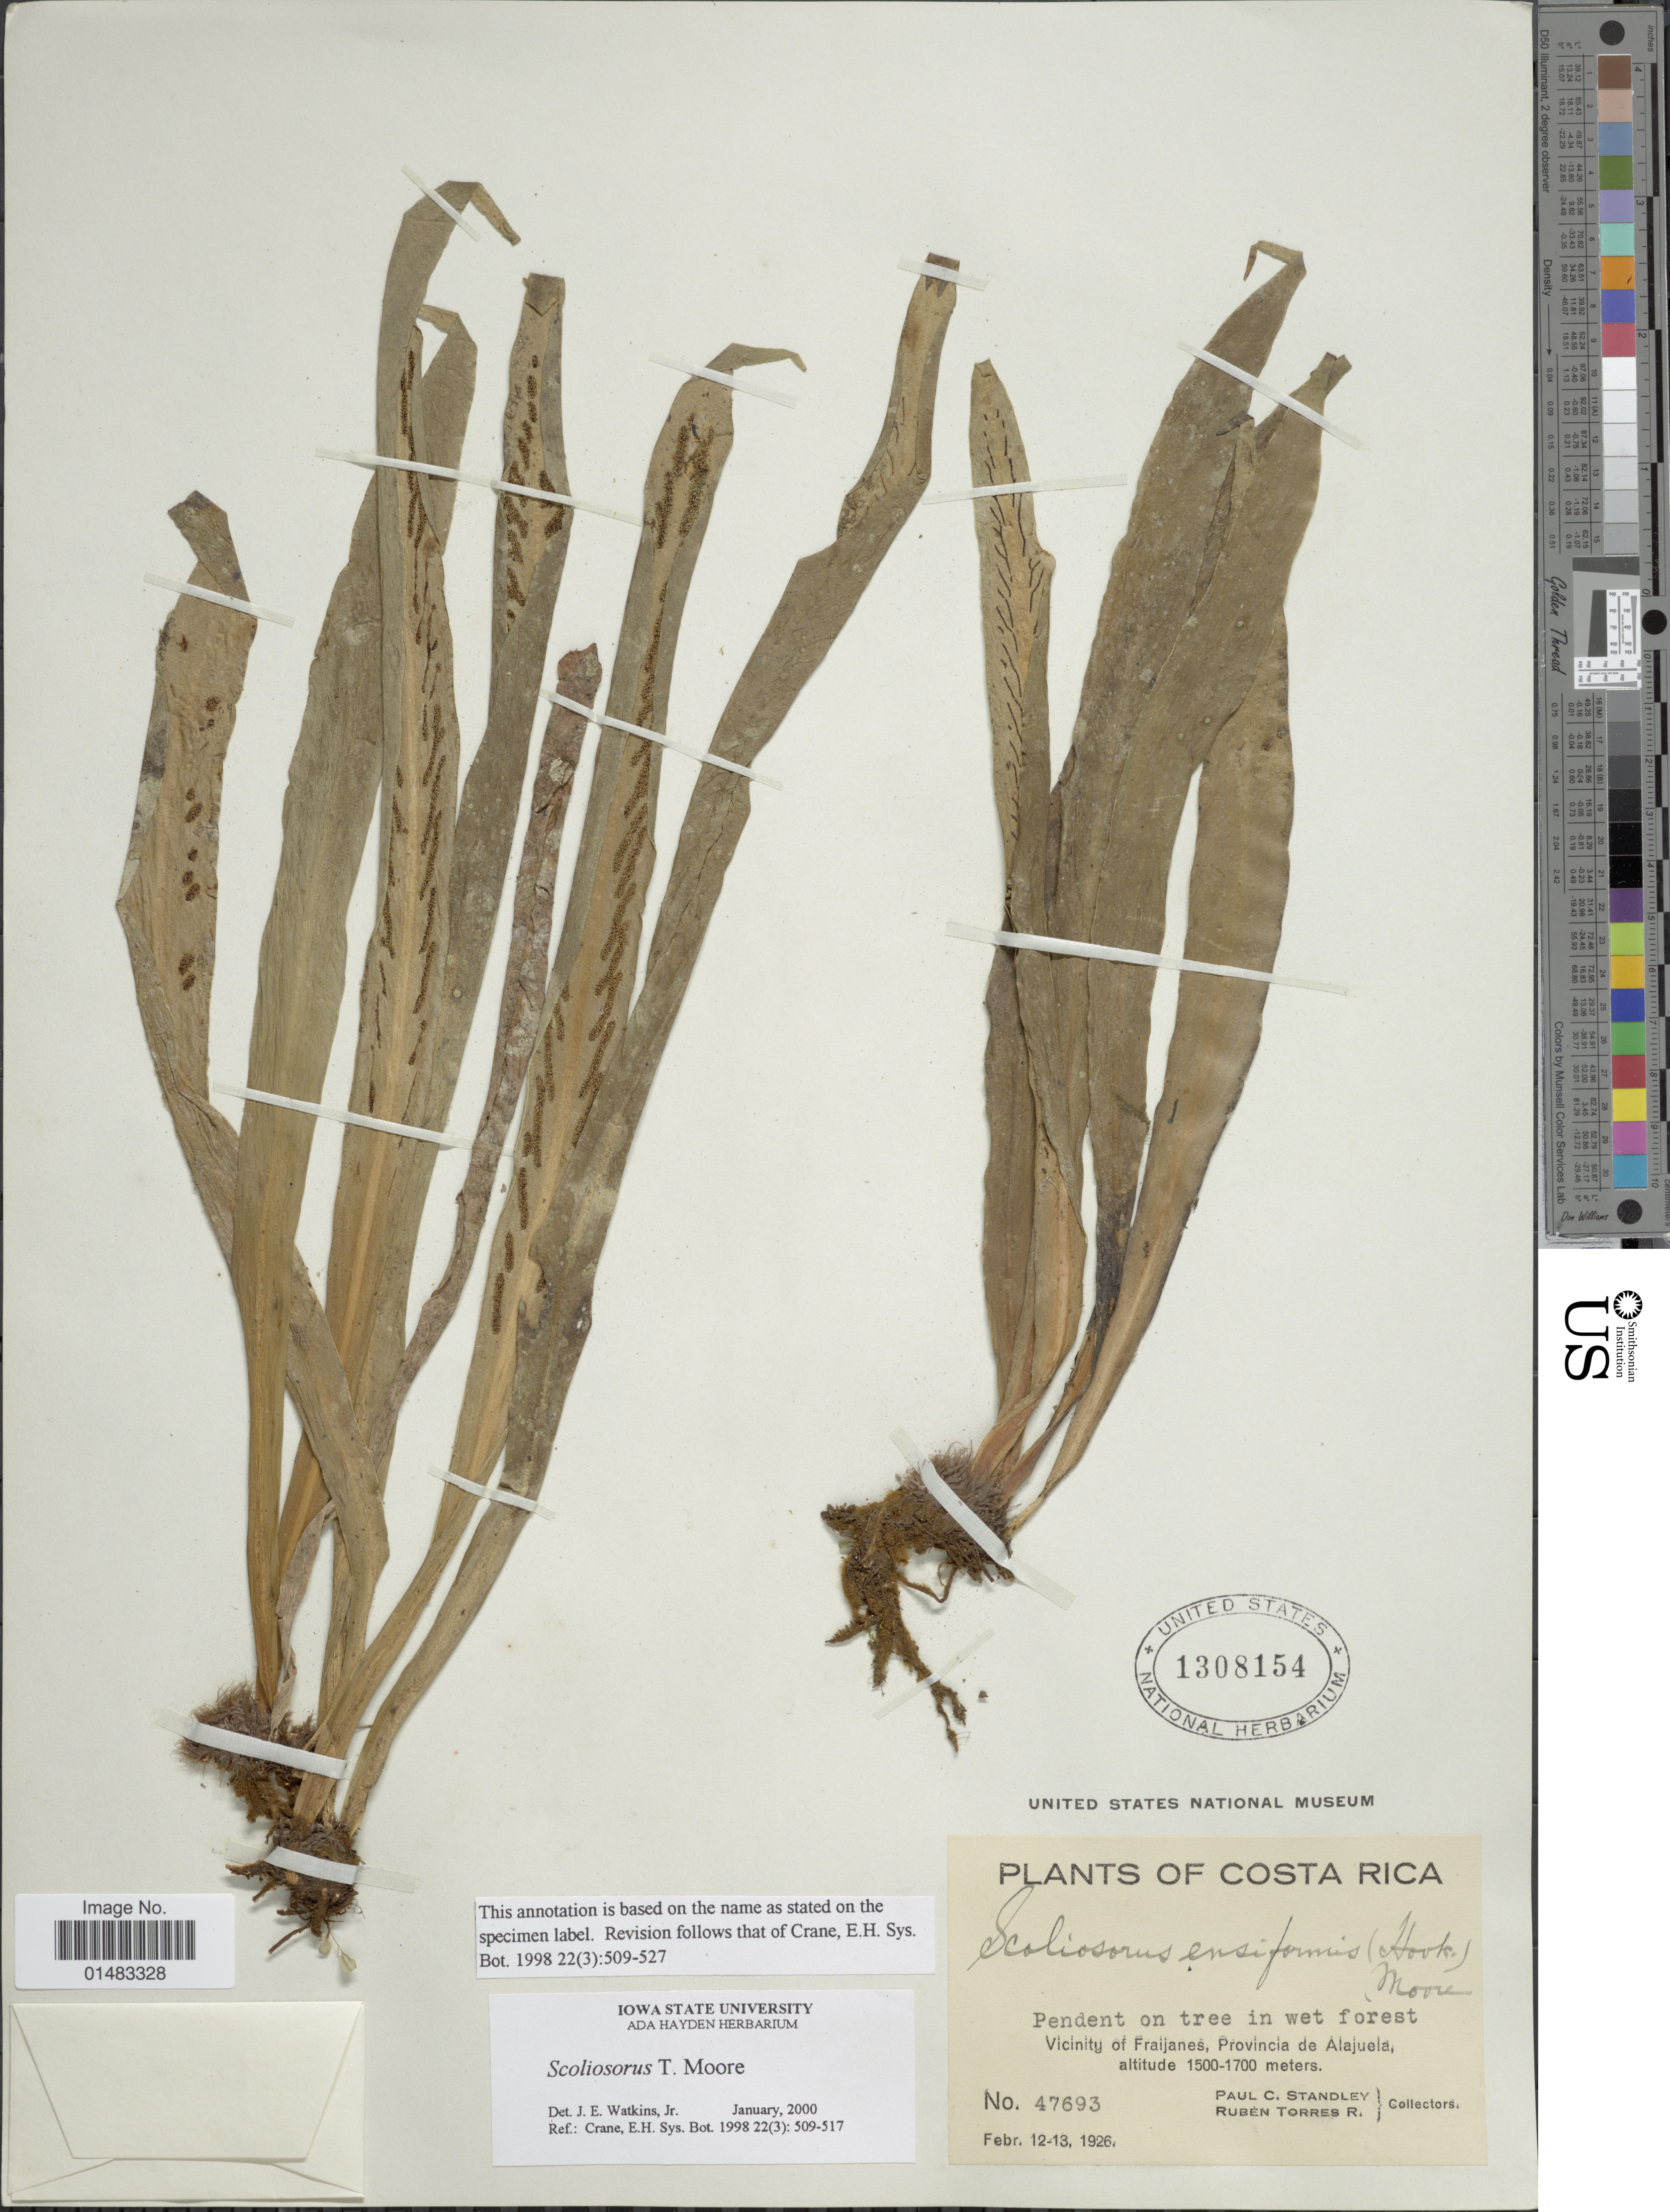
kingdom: Plantae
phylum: Tracheophyta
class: Polypodiopsida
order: Polypodiales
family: Pteridaceae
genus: Scoliosorus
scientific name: Scoliosorus ensiformis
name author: (Hook.) T. Moore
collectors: P. C. Standley & R. Torres R.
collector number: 47693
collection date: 1926-02-12/1926-02-13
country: Costa Rica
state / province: Alajuela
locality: Plants of Costa Rica, Vicinity of Fraijanes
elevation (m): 1500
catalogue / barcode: US 1308154